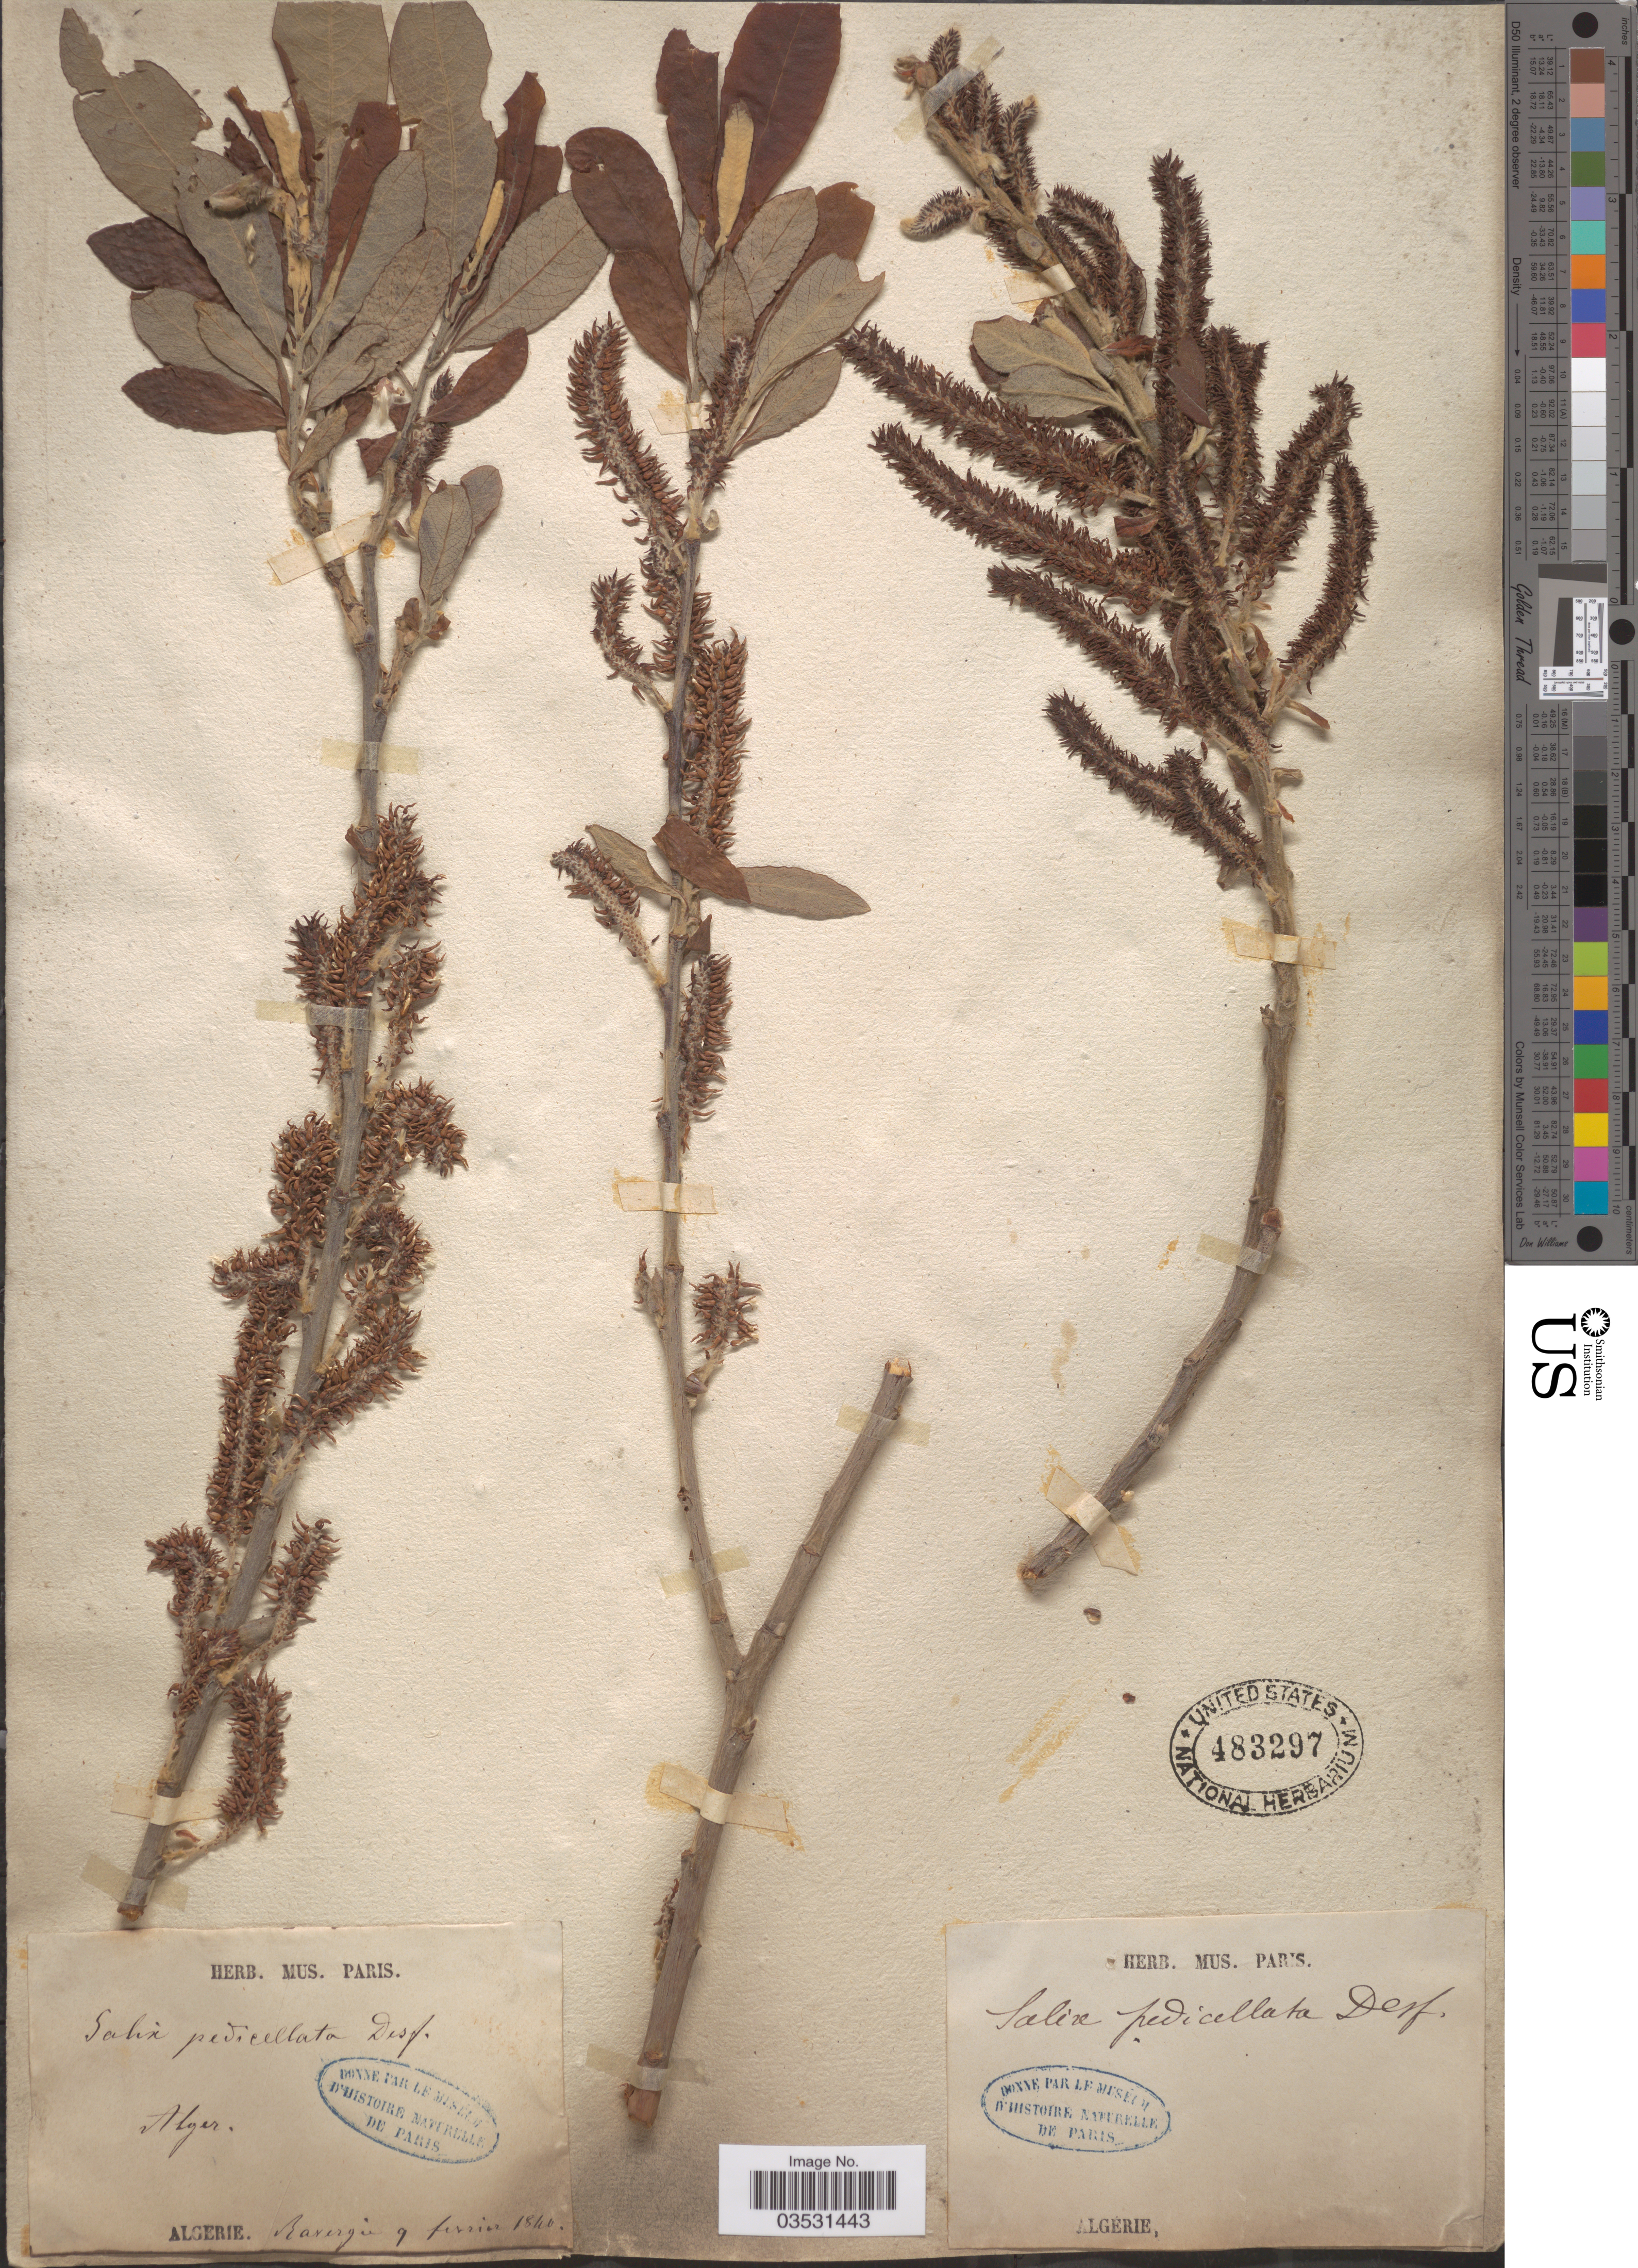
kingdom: Plantae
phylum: Tracheophyta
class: Magnoliopsida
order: Malpighiales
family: Salicaceae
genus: Salix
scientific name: Salix pedicellata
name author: Desf.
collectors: ex herb. Mus. Paris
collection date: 1840-02-09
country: Algeria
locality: Ravergie [interpreted]. Alger.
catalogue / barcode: US 483297